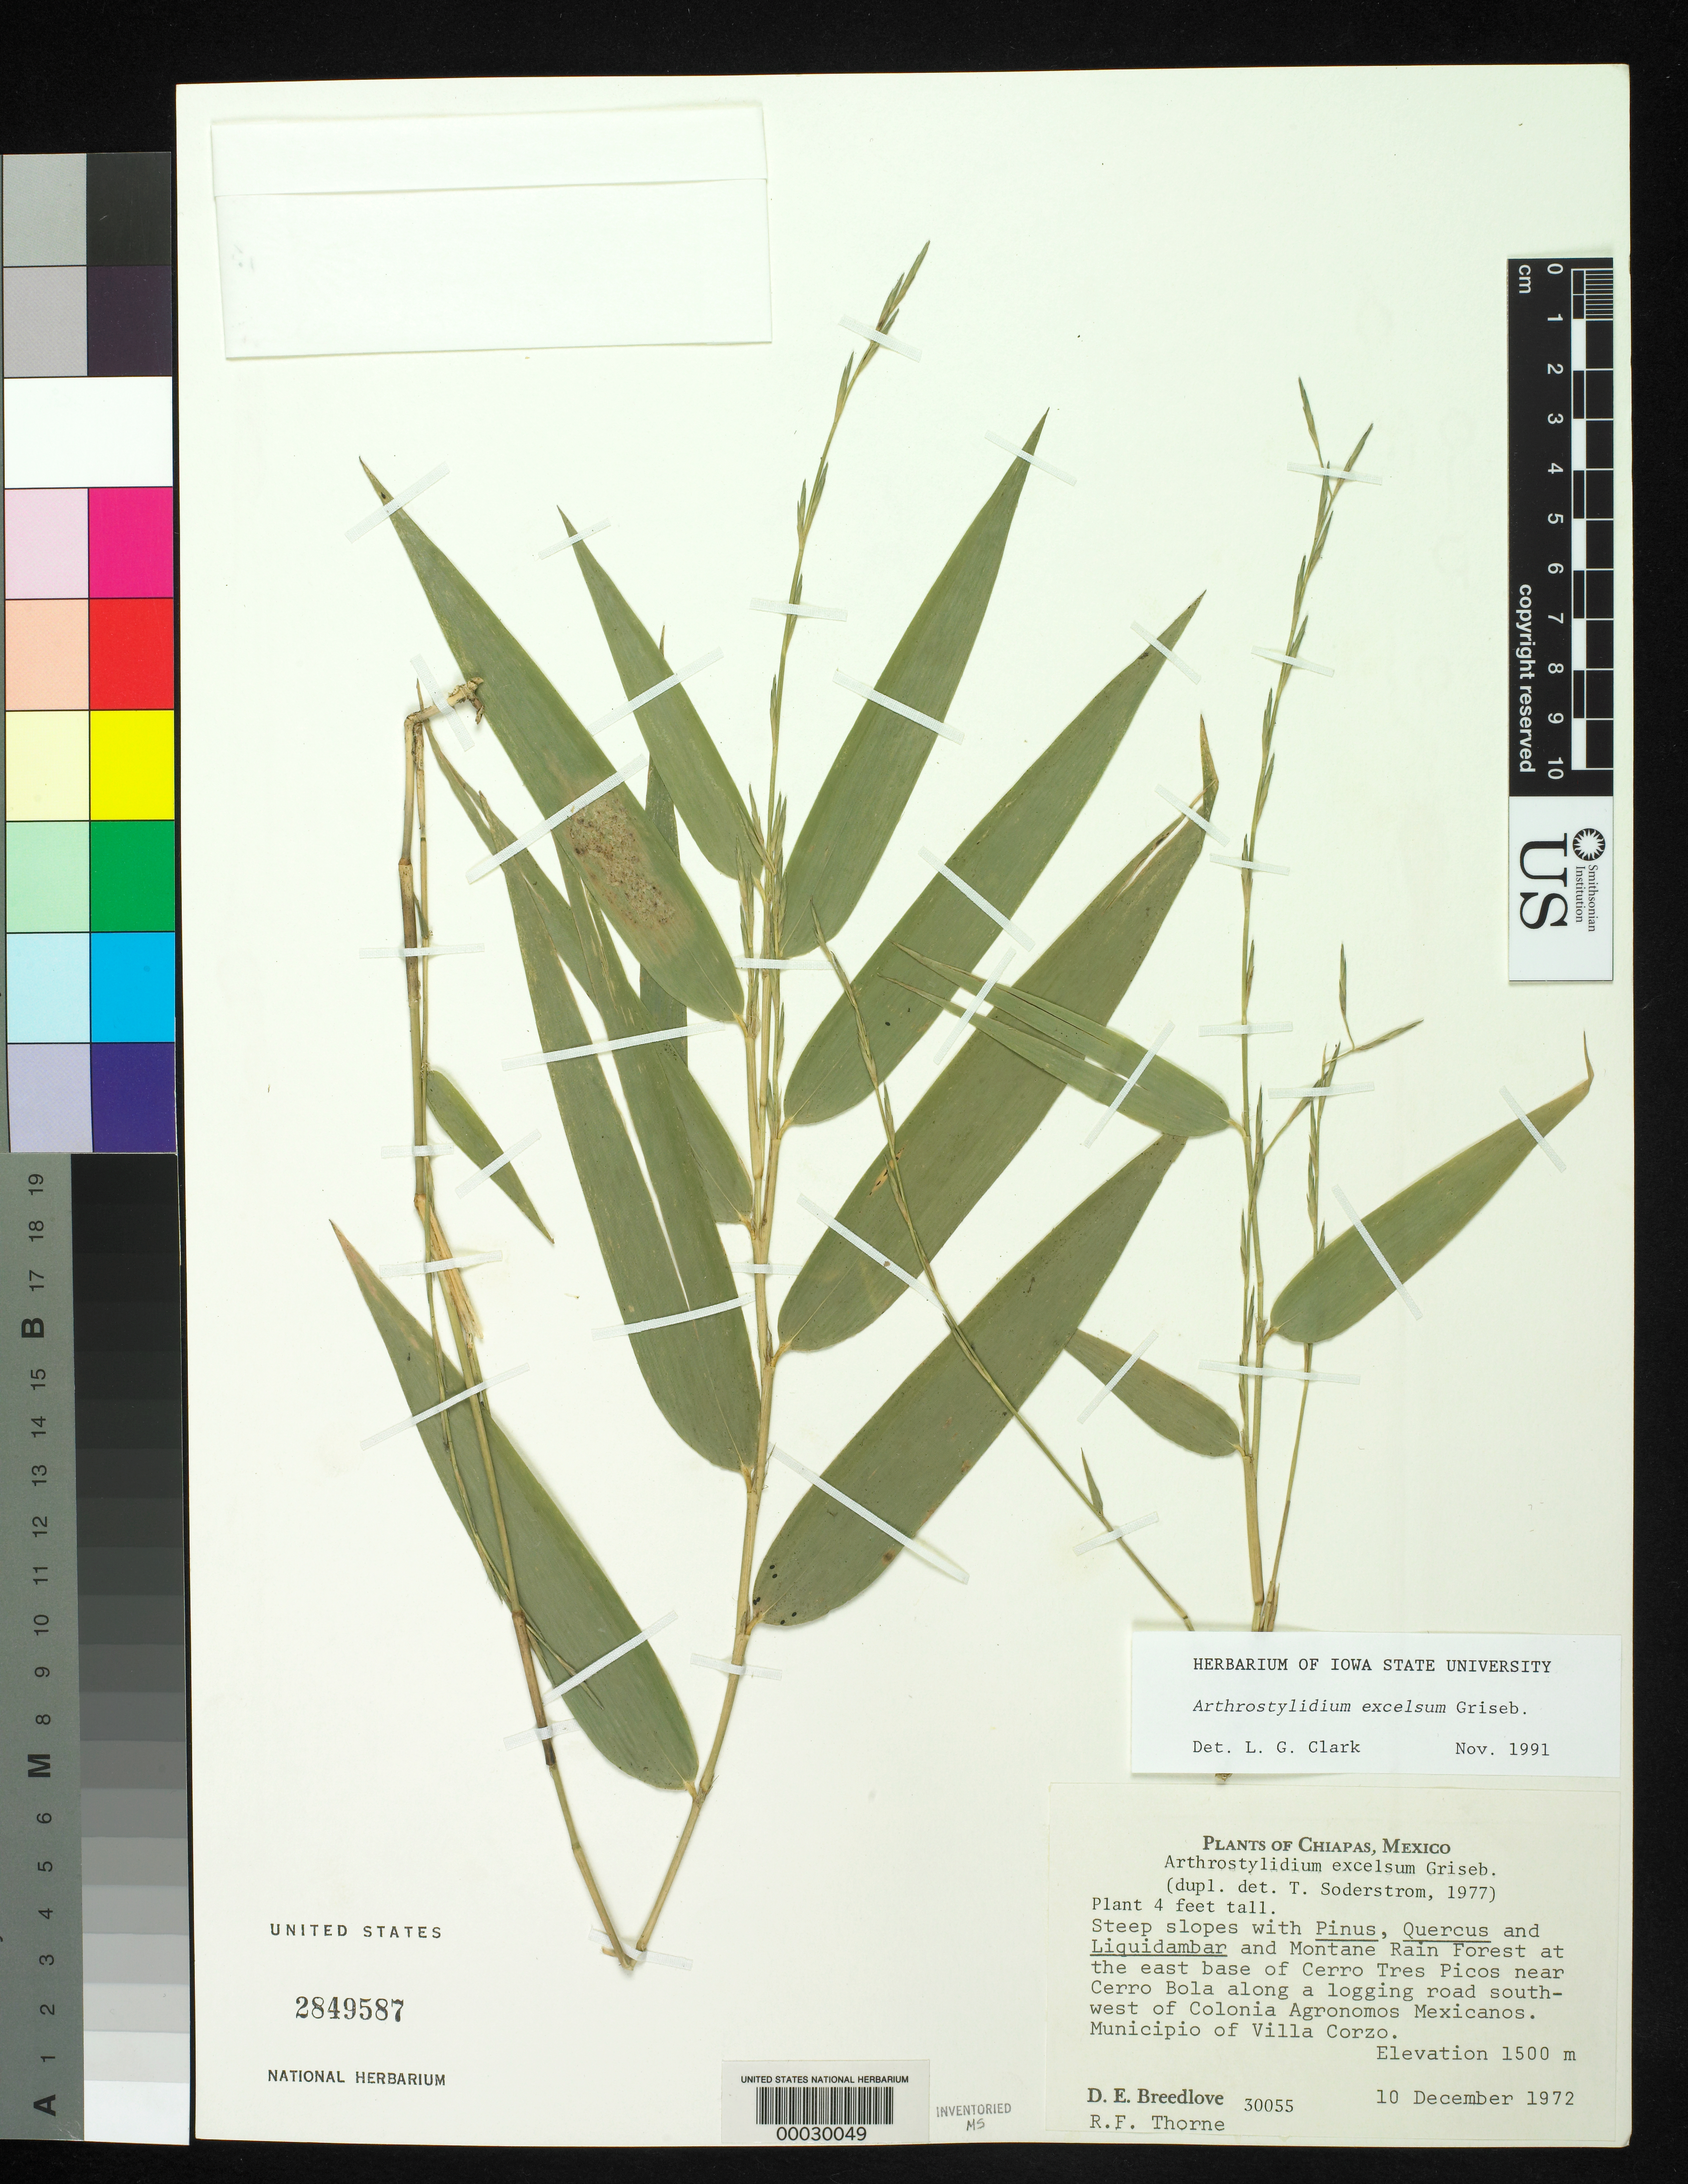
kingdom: Plantae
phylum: Tracheophyta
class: Liliopsida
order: Poales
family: Poaceae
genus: Arthrostylidium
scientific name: Arthrostylidium excelsum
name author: Griseb.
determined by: Clark, Lynn G., (ISC), Iowa State University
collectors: D. E. Breedlove & R. F. Thorne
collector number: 30055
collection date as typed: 10 Dec 1972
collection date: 1972-12-10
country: Mexico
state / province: Chiapas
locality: Villa Corzo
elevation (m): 1500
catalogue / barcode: US 2849587